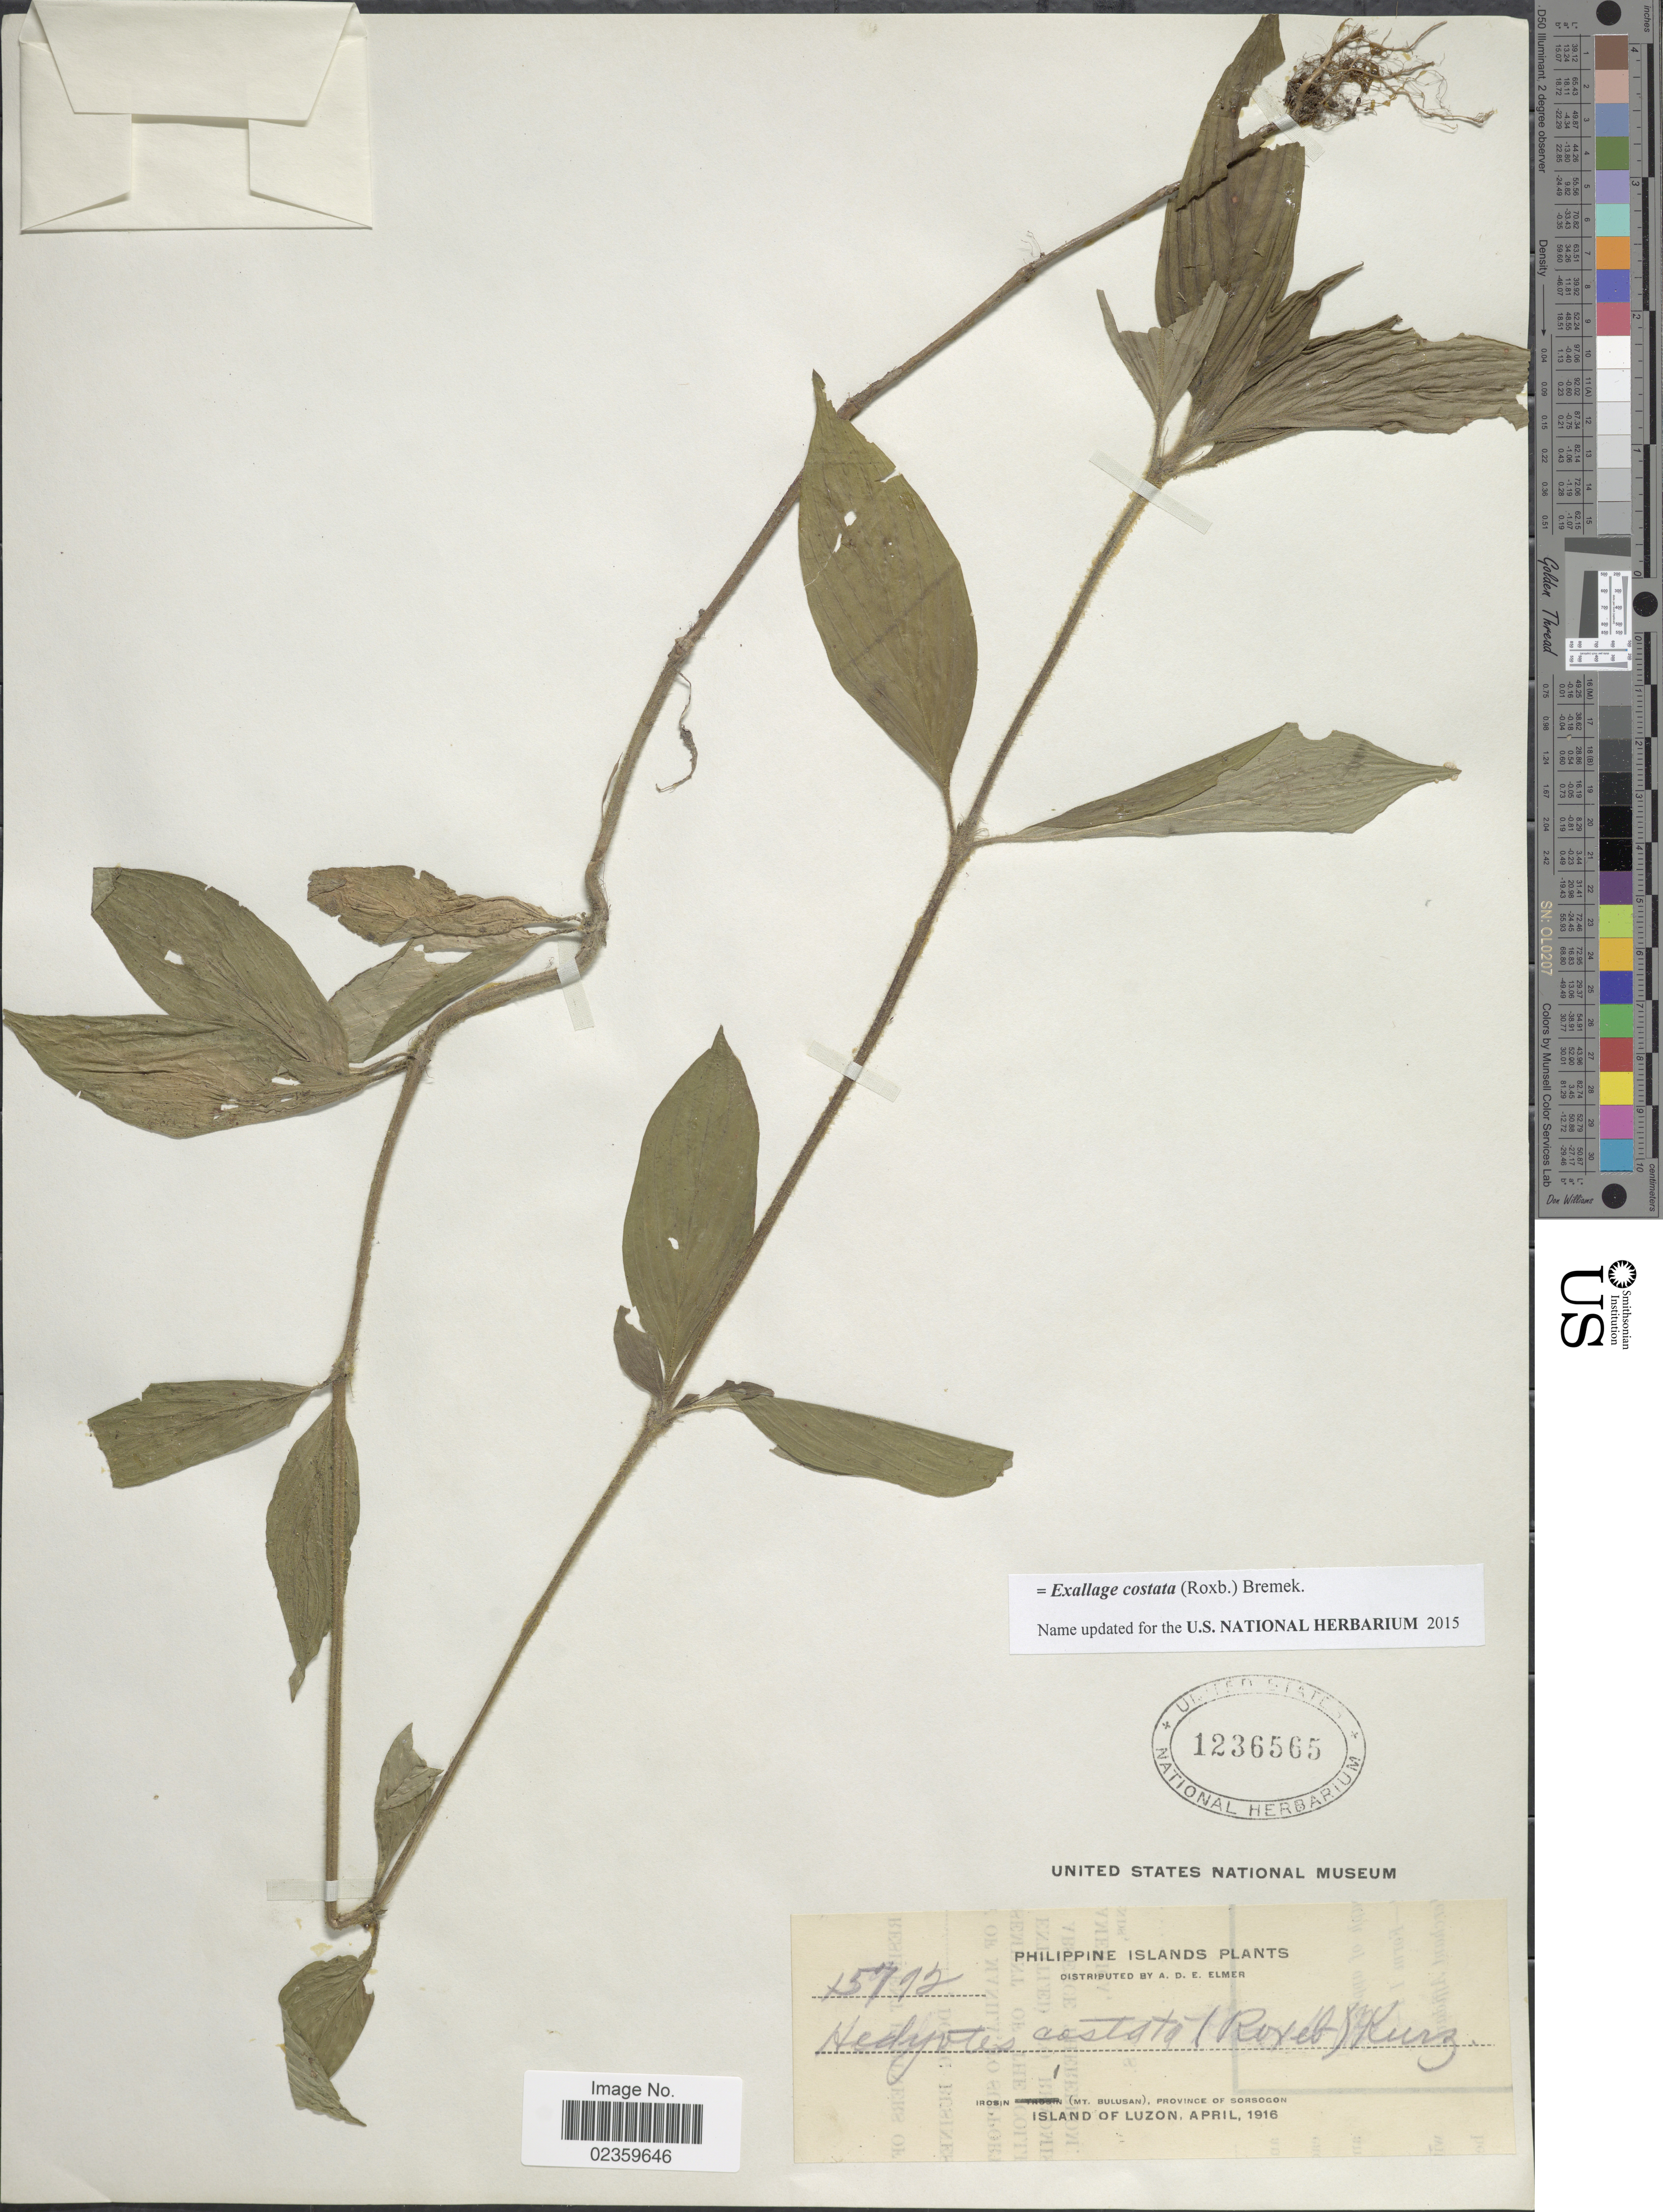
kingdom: Plantae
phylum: Tracheophyta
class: Magnoliopsida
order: Gentianales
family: Rubiaceae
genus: Exallage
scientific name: Exallage costata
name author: (Roxb.) Bremek.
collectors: A. D. E. Elmer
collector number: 15792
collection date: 1916-04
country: Philippines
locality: Philippine Islands. Irosin (Mt. Bulusan), Province of Sorsogon. Island of Luzon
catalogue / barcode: US 1236565